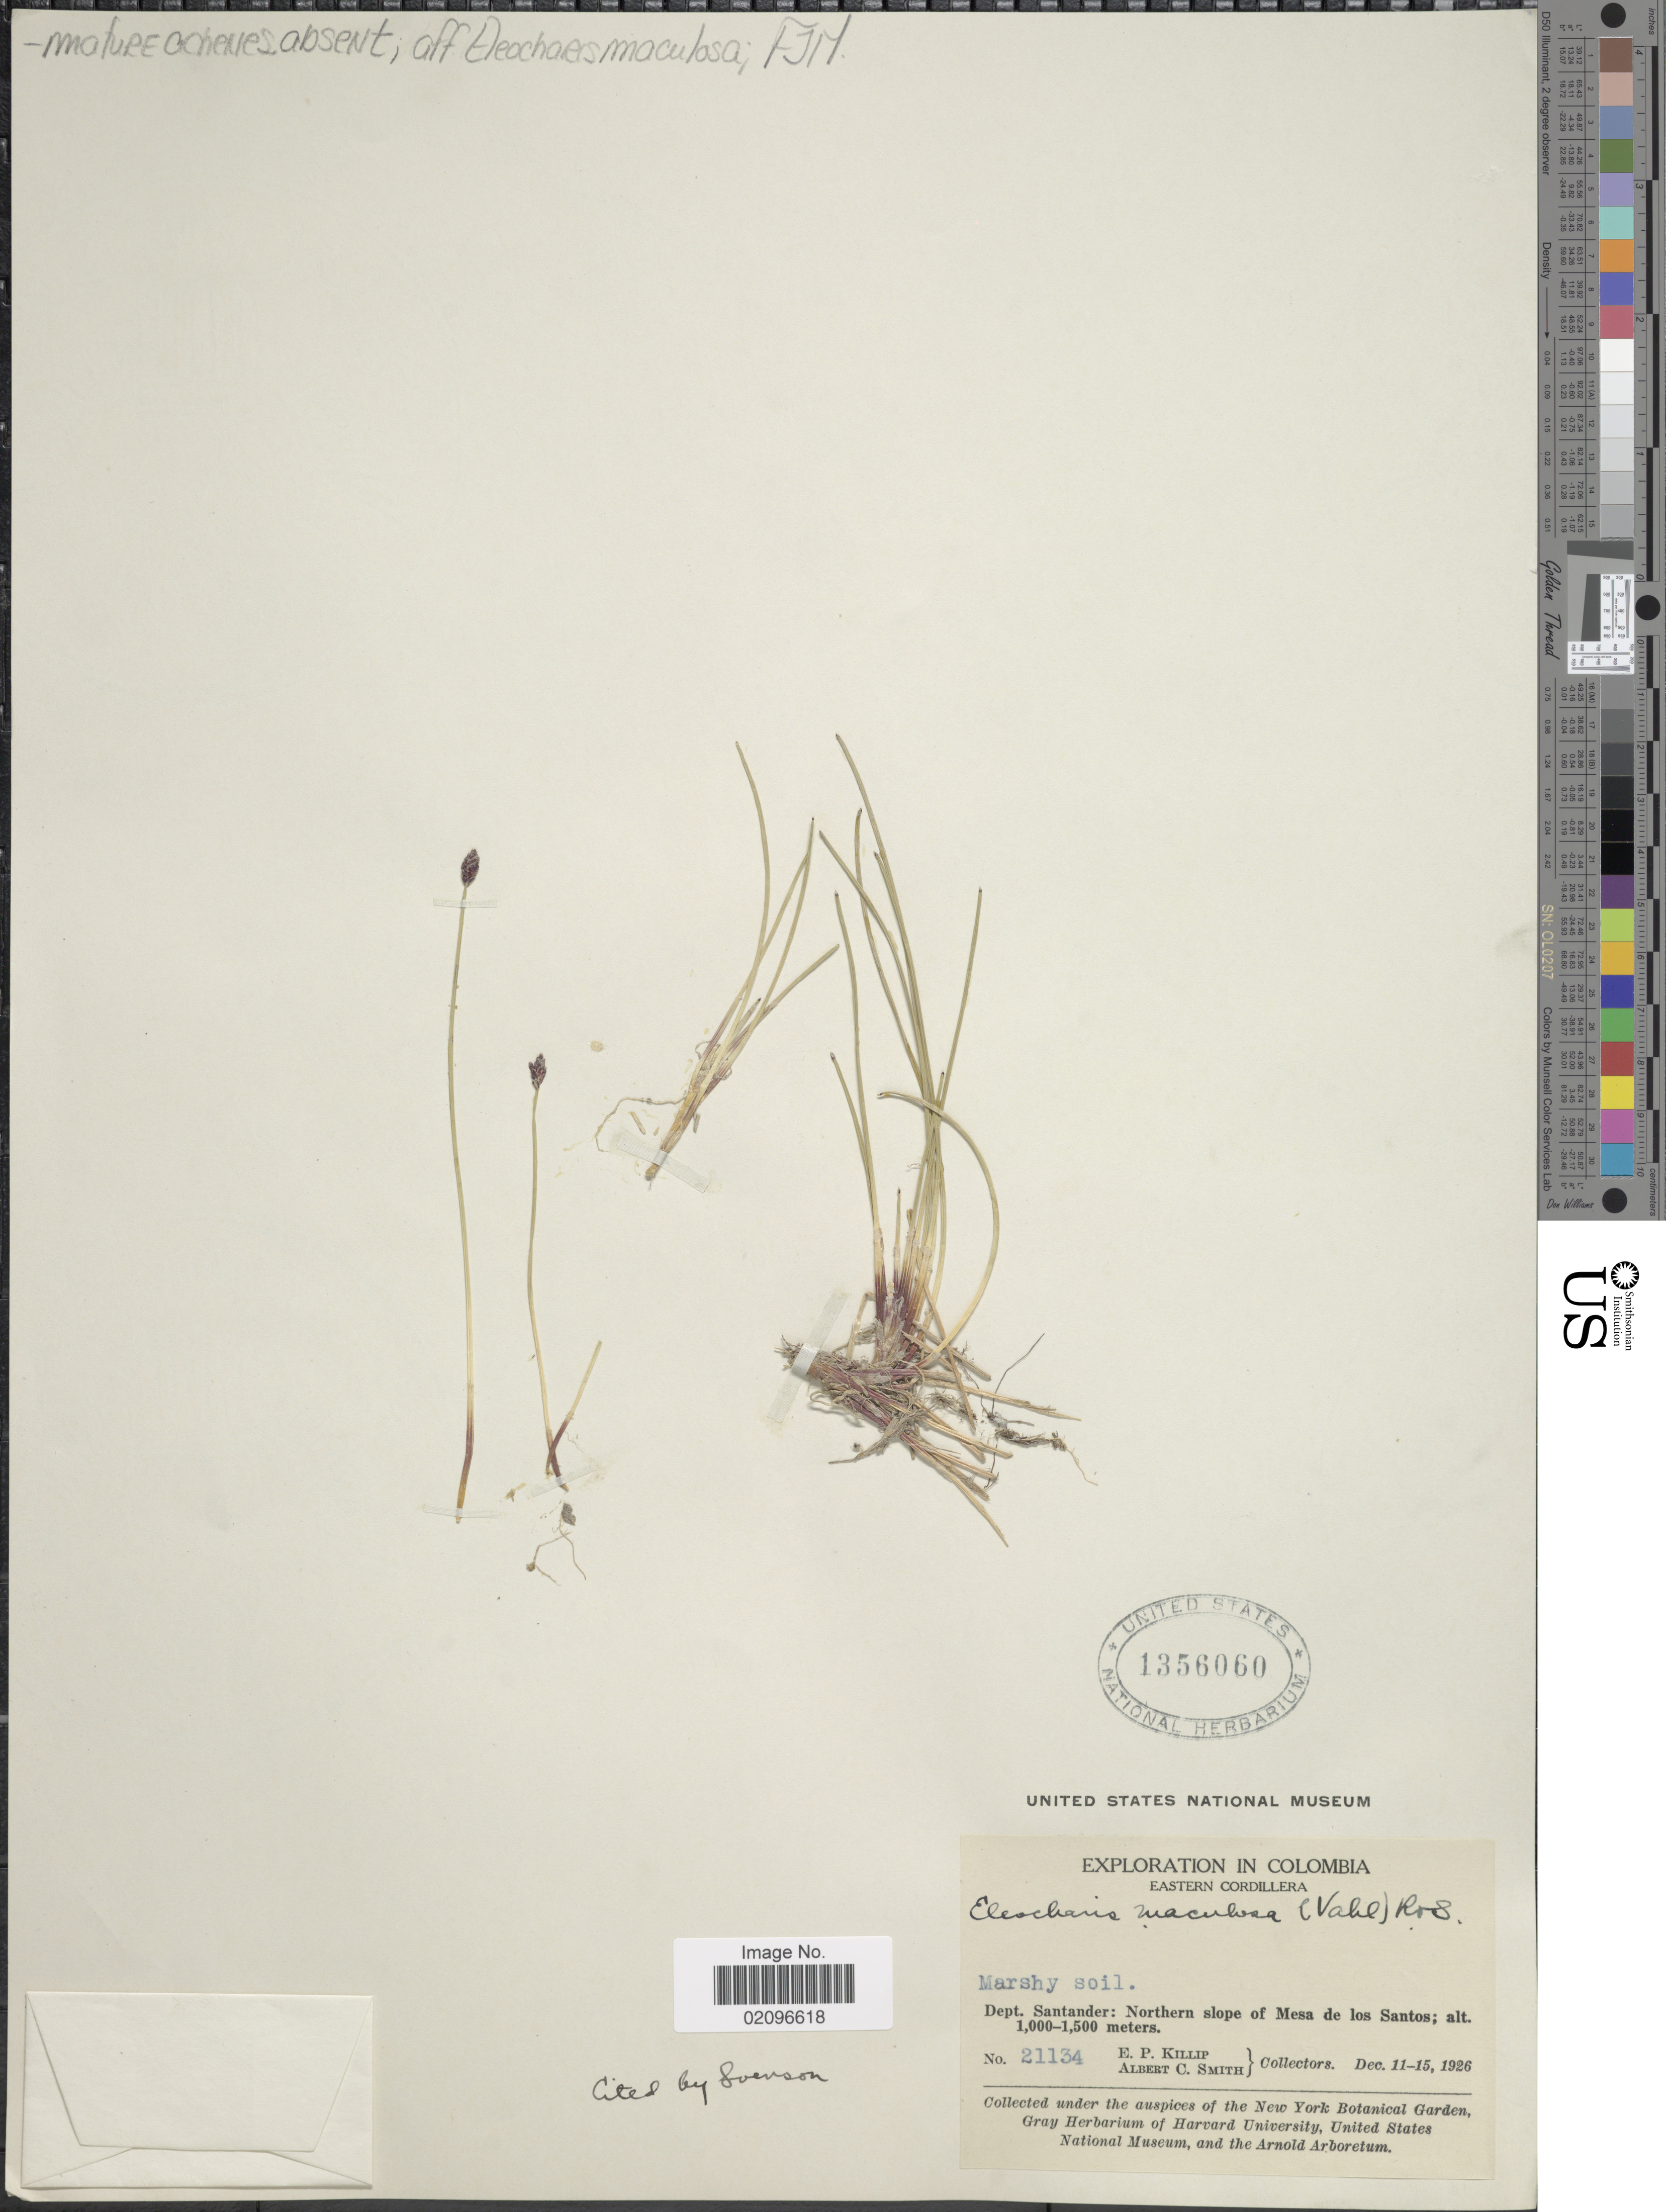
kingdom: Plantae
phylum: Tracheophyta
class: Liliopsida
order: Poales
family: Cyperaceae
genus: Eleocharis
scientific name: Eleocharis maculosa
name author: (Vahl) Roem. & Schult.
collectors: E. P. Killip & A. C. Smith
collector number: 21134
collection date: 1926-12-11/1926-12-15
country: Colombia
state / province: Santander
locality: Eastern Cordillera, Dept. Santander: Northern slope of Mesa de los Santos.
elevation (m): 1000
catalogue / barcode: US 1356060